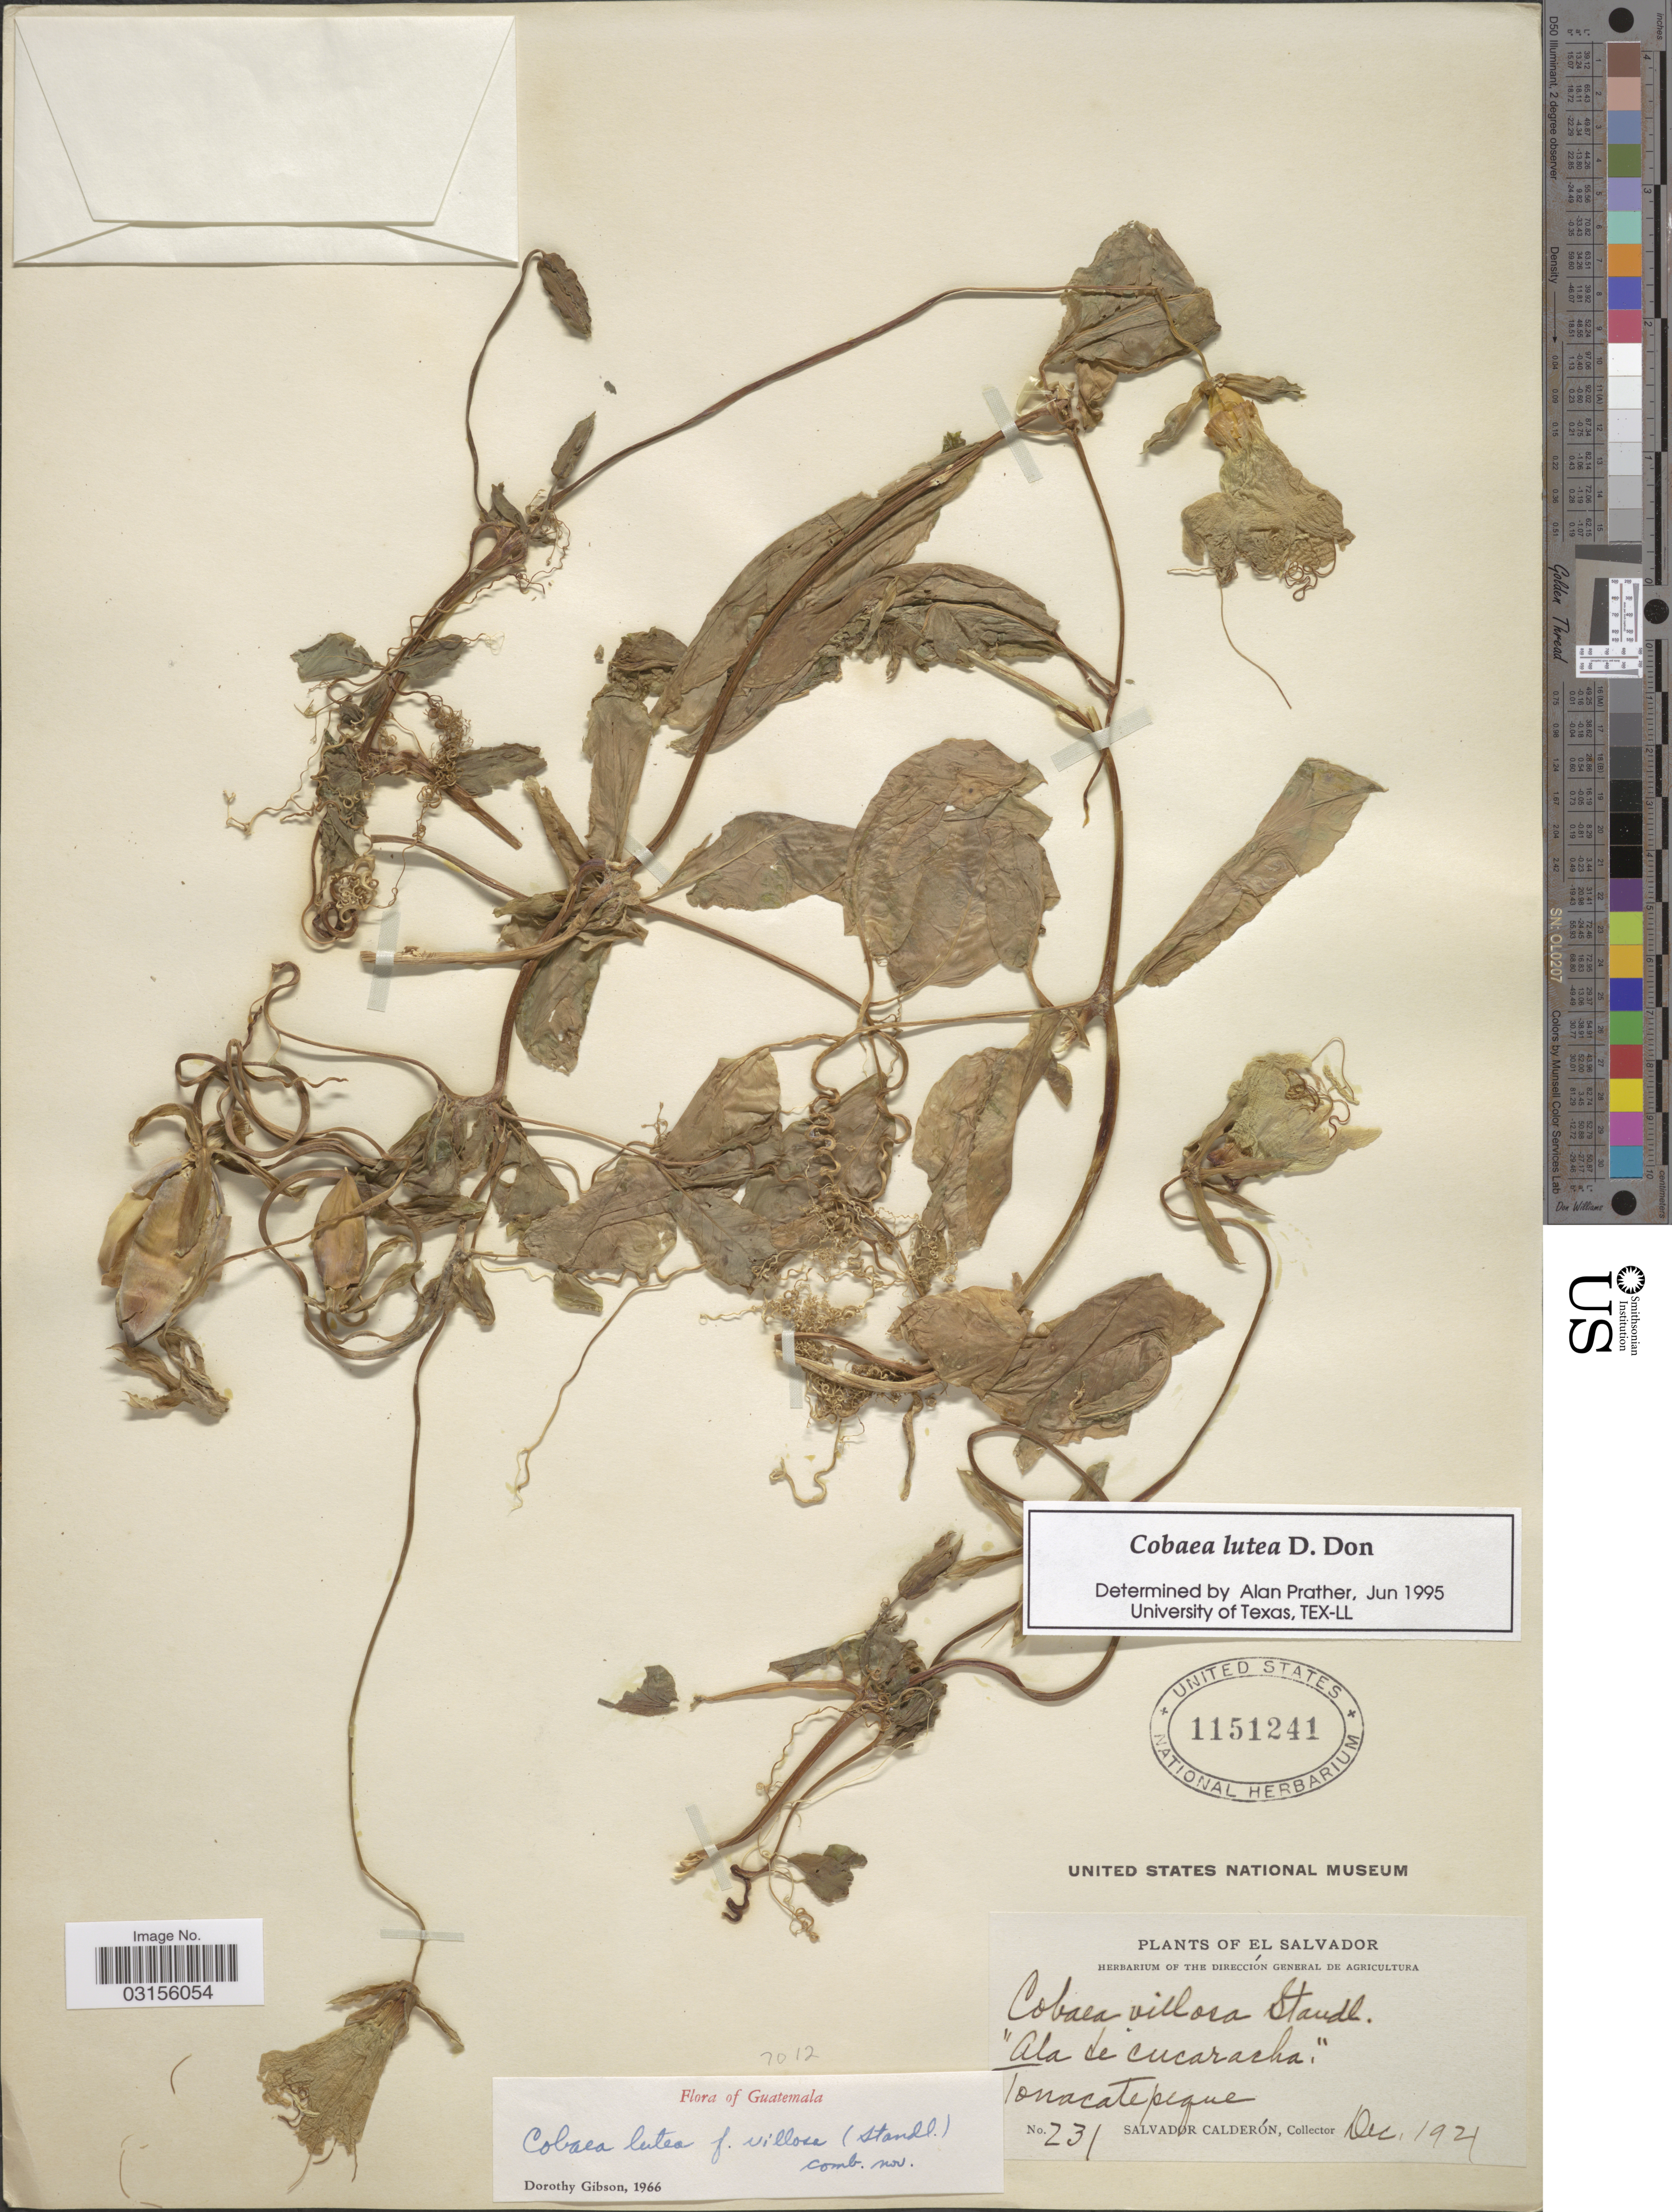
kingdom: Plantae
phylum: Tracheophyta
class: Magnoliopsida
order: Ericales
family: Polemoniaceae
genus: Cobaea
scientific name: Cobaea lutea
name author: D. Don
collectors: S. Calderón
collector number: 231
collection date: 1921-12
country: El Salvador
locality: Tonacatepeque.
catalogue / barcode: US 1151241